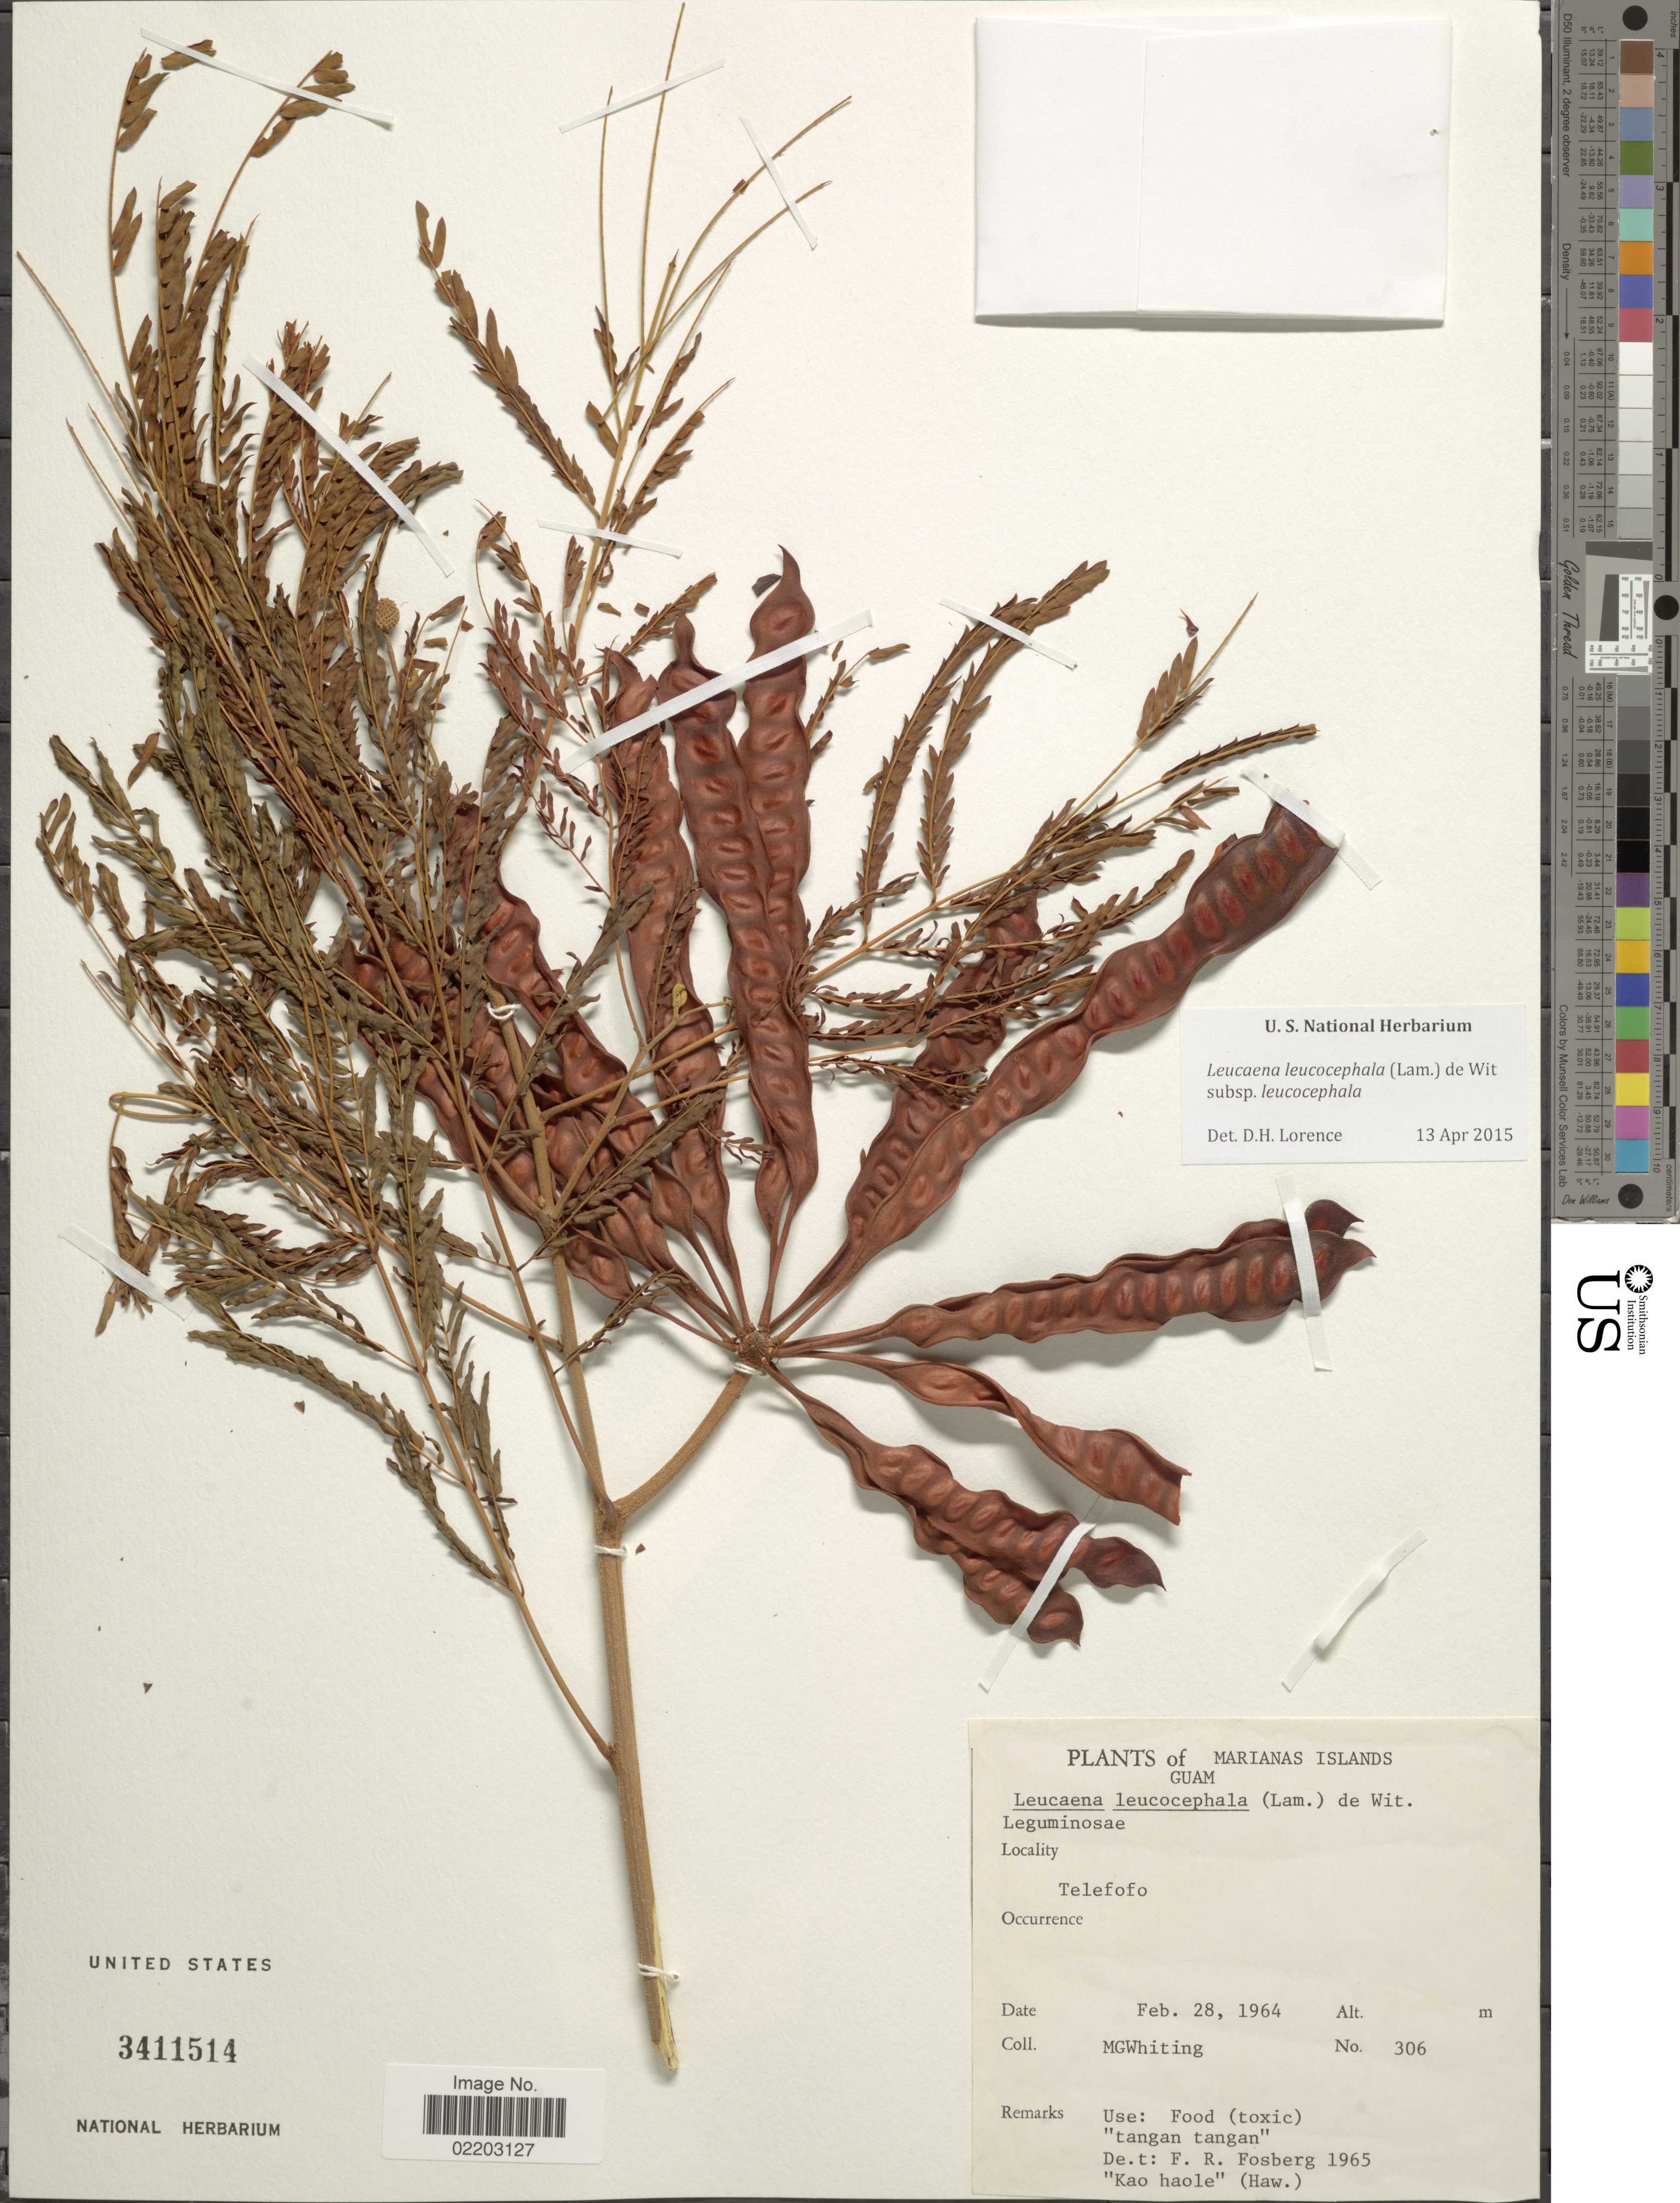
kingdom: Plantae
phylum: Tracheophyta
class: Magnoliopsida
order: Fabales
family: Fabaceae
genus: Leucaena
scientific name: Leucaena leucocephala subsp. leucocephala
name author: (Lam.) de Wit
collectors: M. Whiting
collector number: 306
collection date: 1964-02-28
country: Guam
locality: Marianne Islands, Guam . Telefofo.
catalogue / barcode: US 3411514